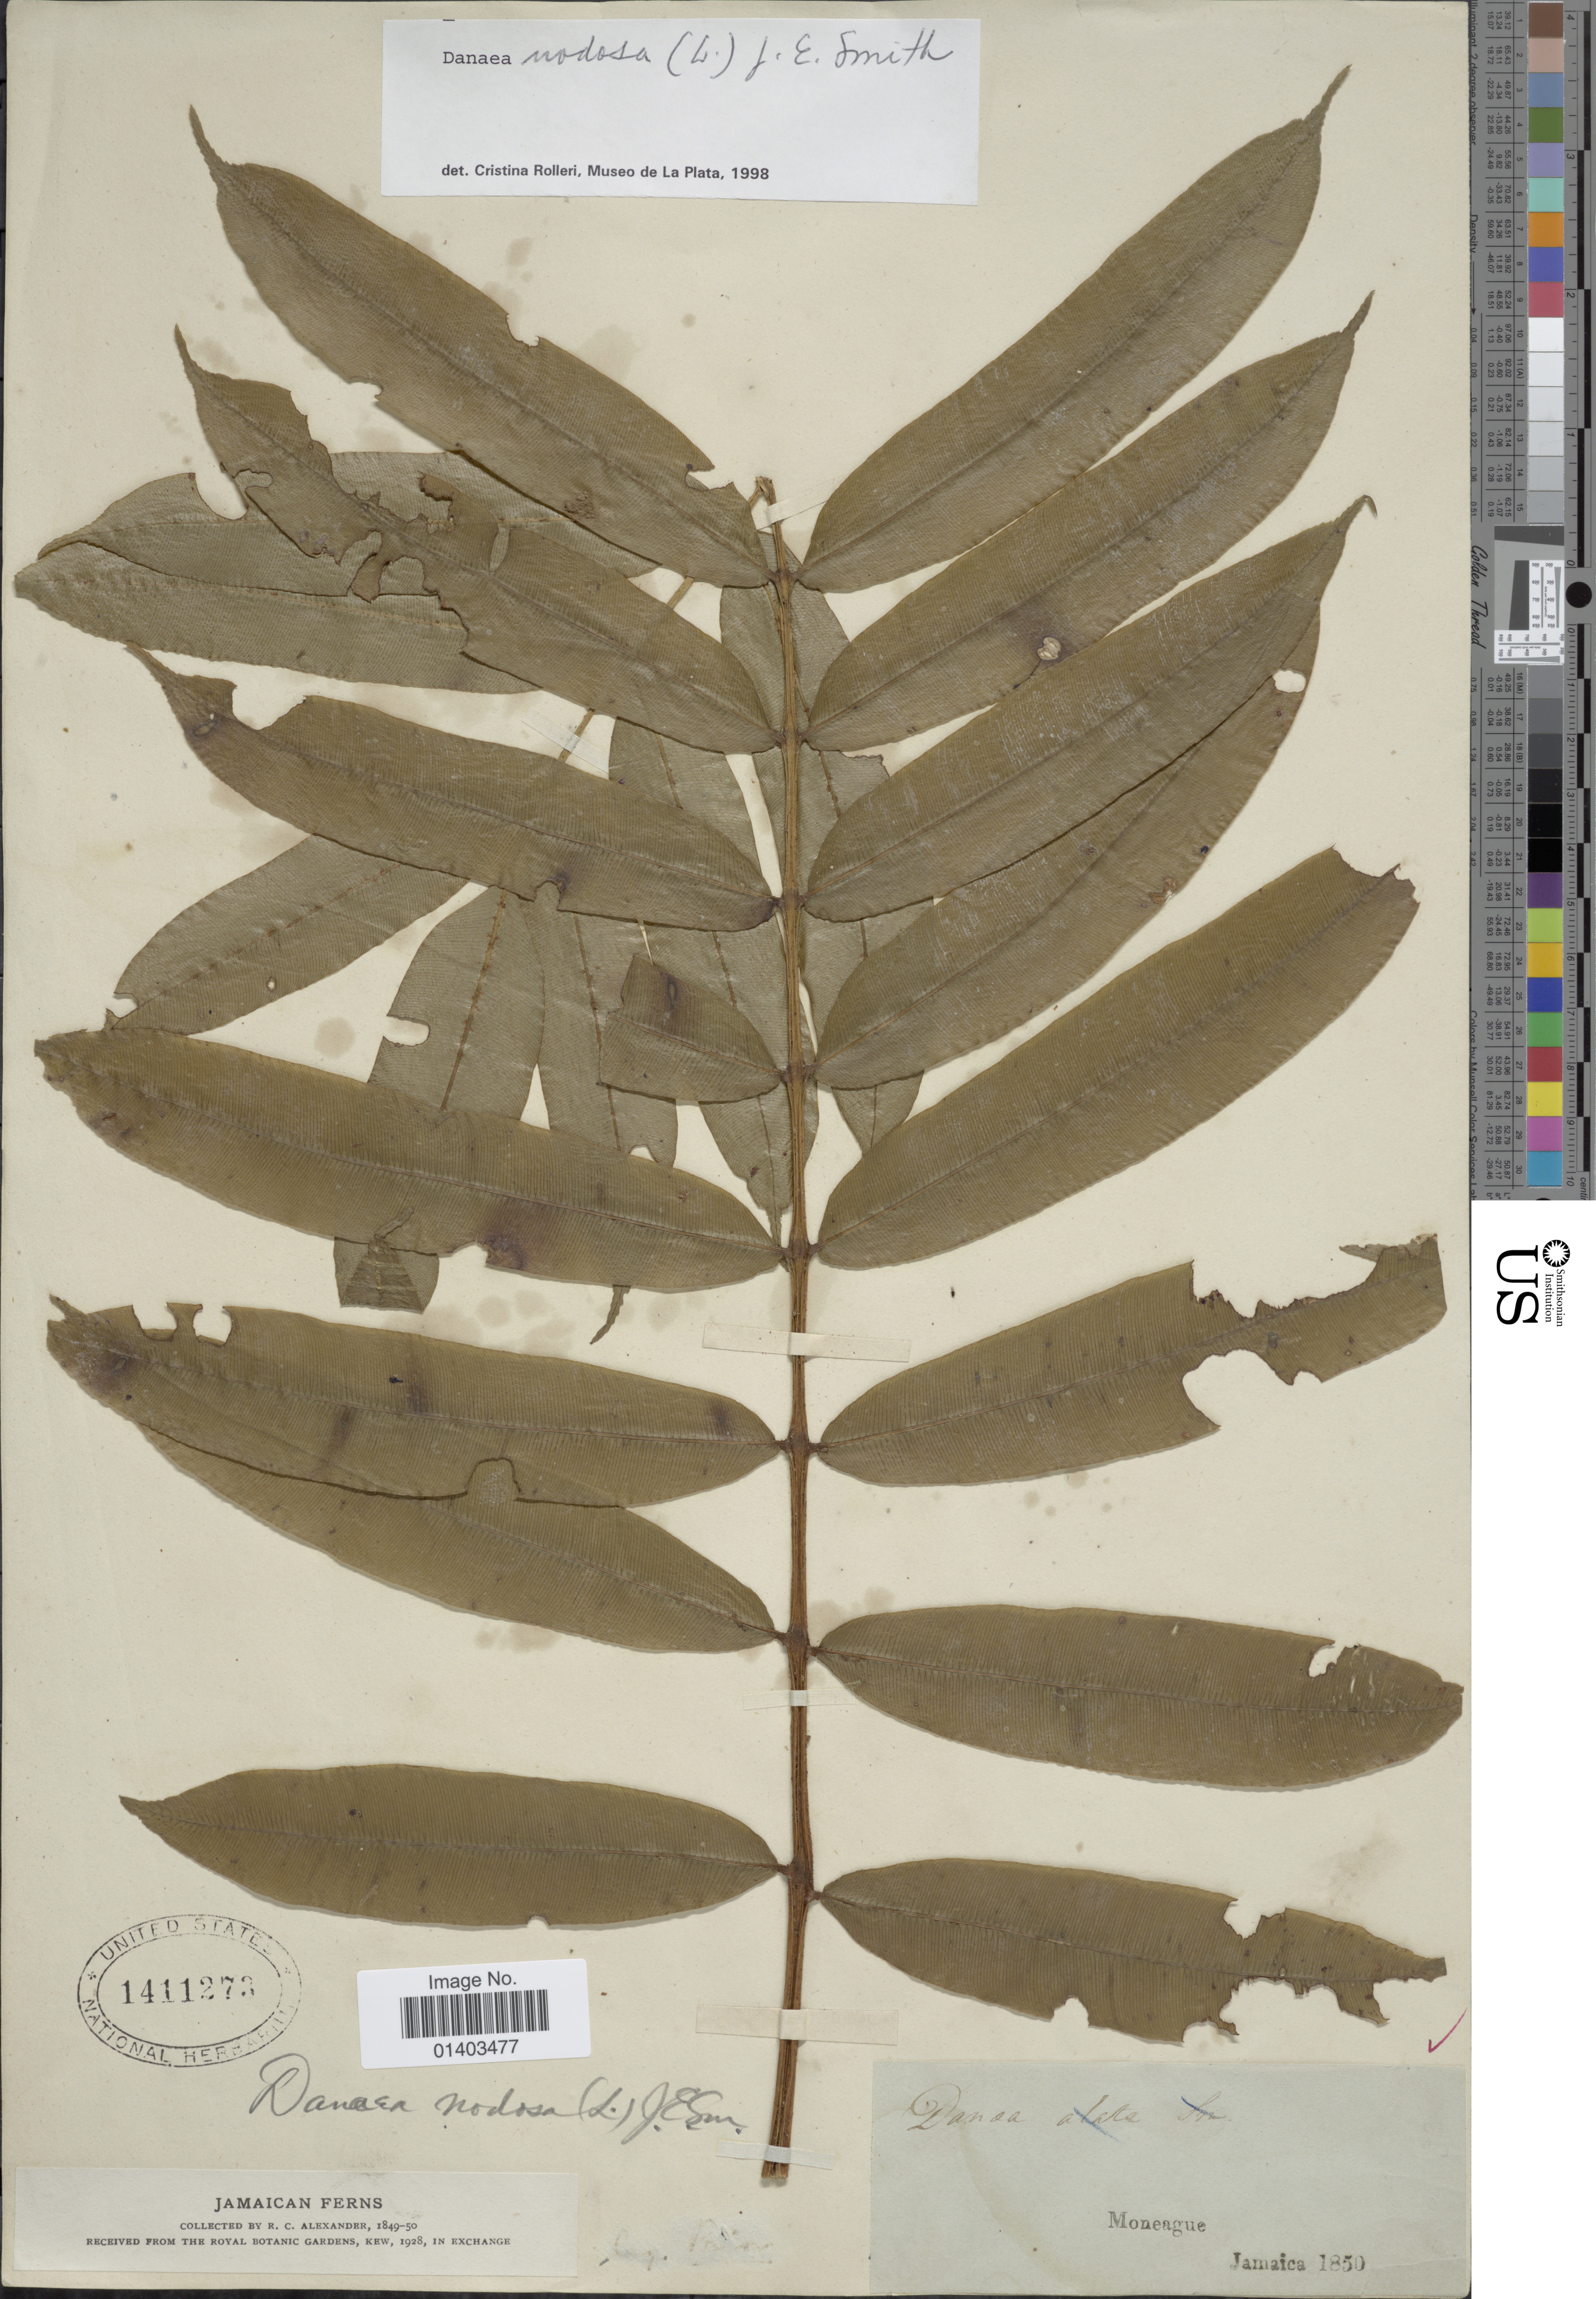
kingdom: Plantae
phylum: Tracheophyta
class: Polypodiopsida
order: Marattiales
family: Marattiaceae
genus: Danaea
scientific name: Danaea nodosa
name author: (L.) Sm.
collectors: R. C. Alexander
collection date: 1849/1850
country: Jamaica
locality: Moneague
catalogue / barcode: US 1411273